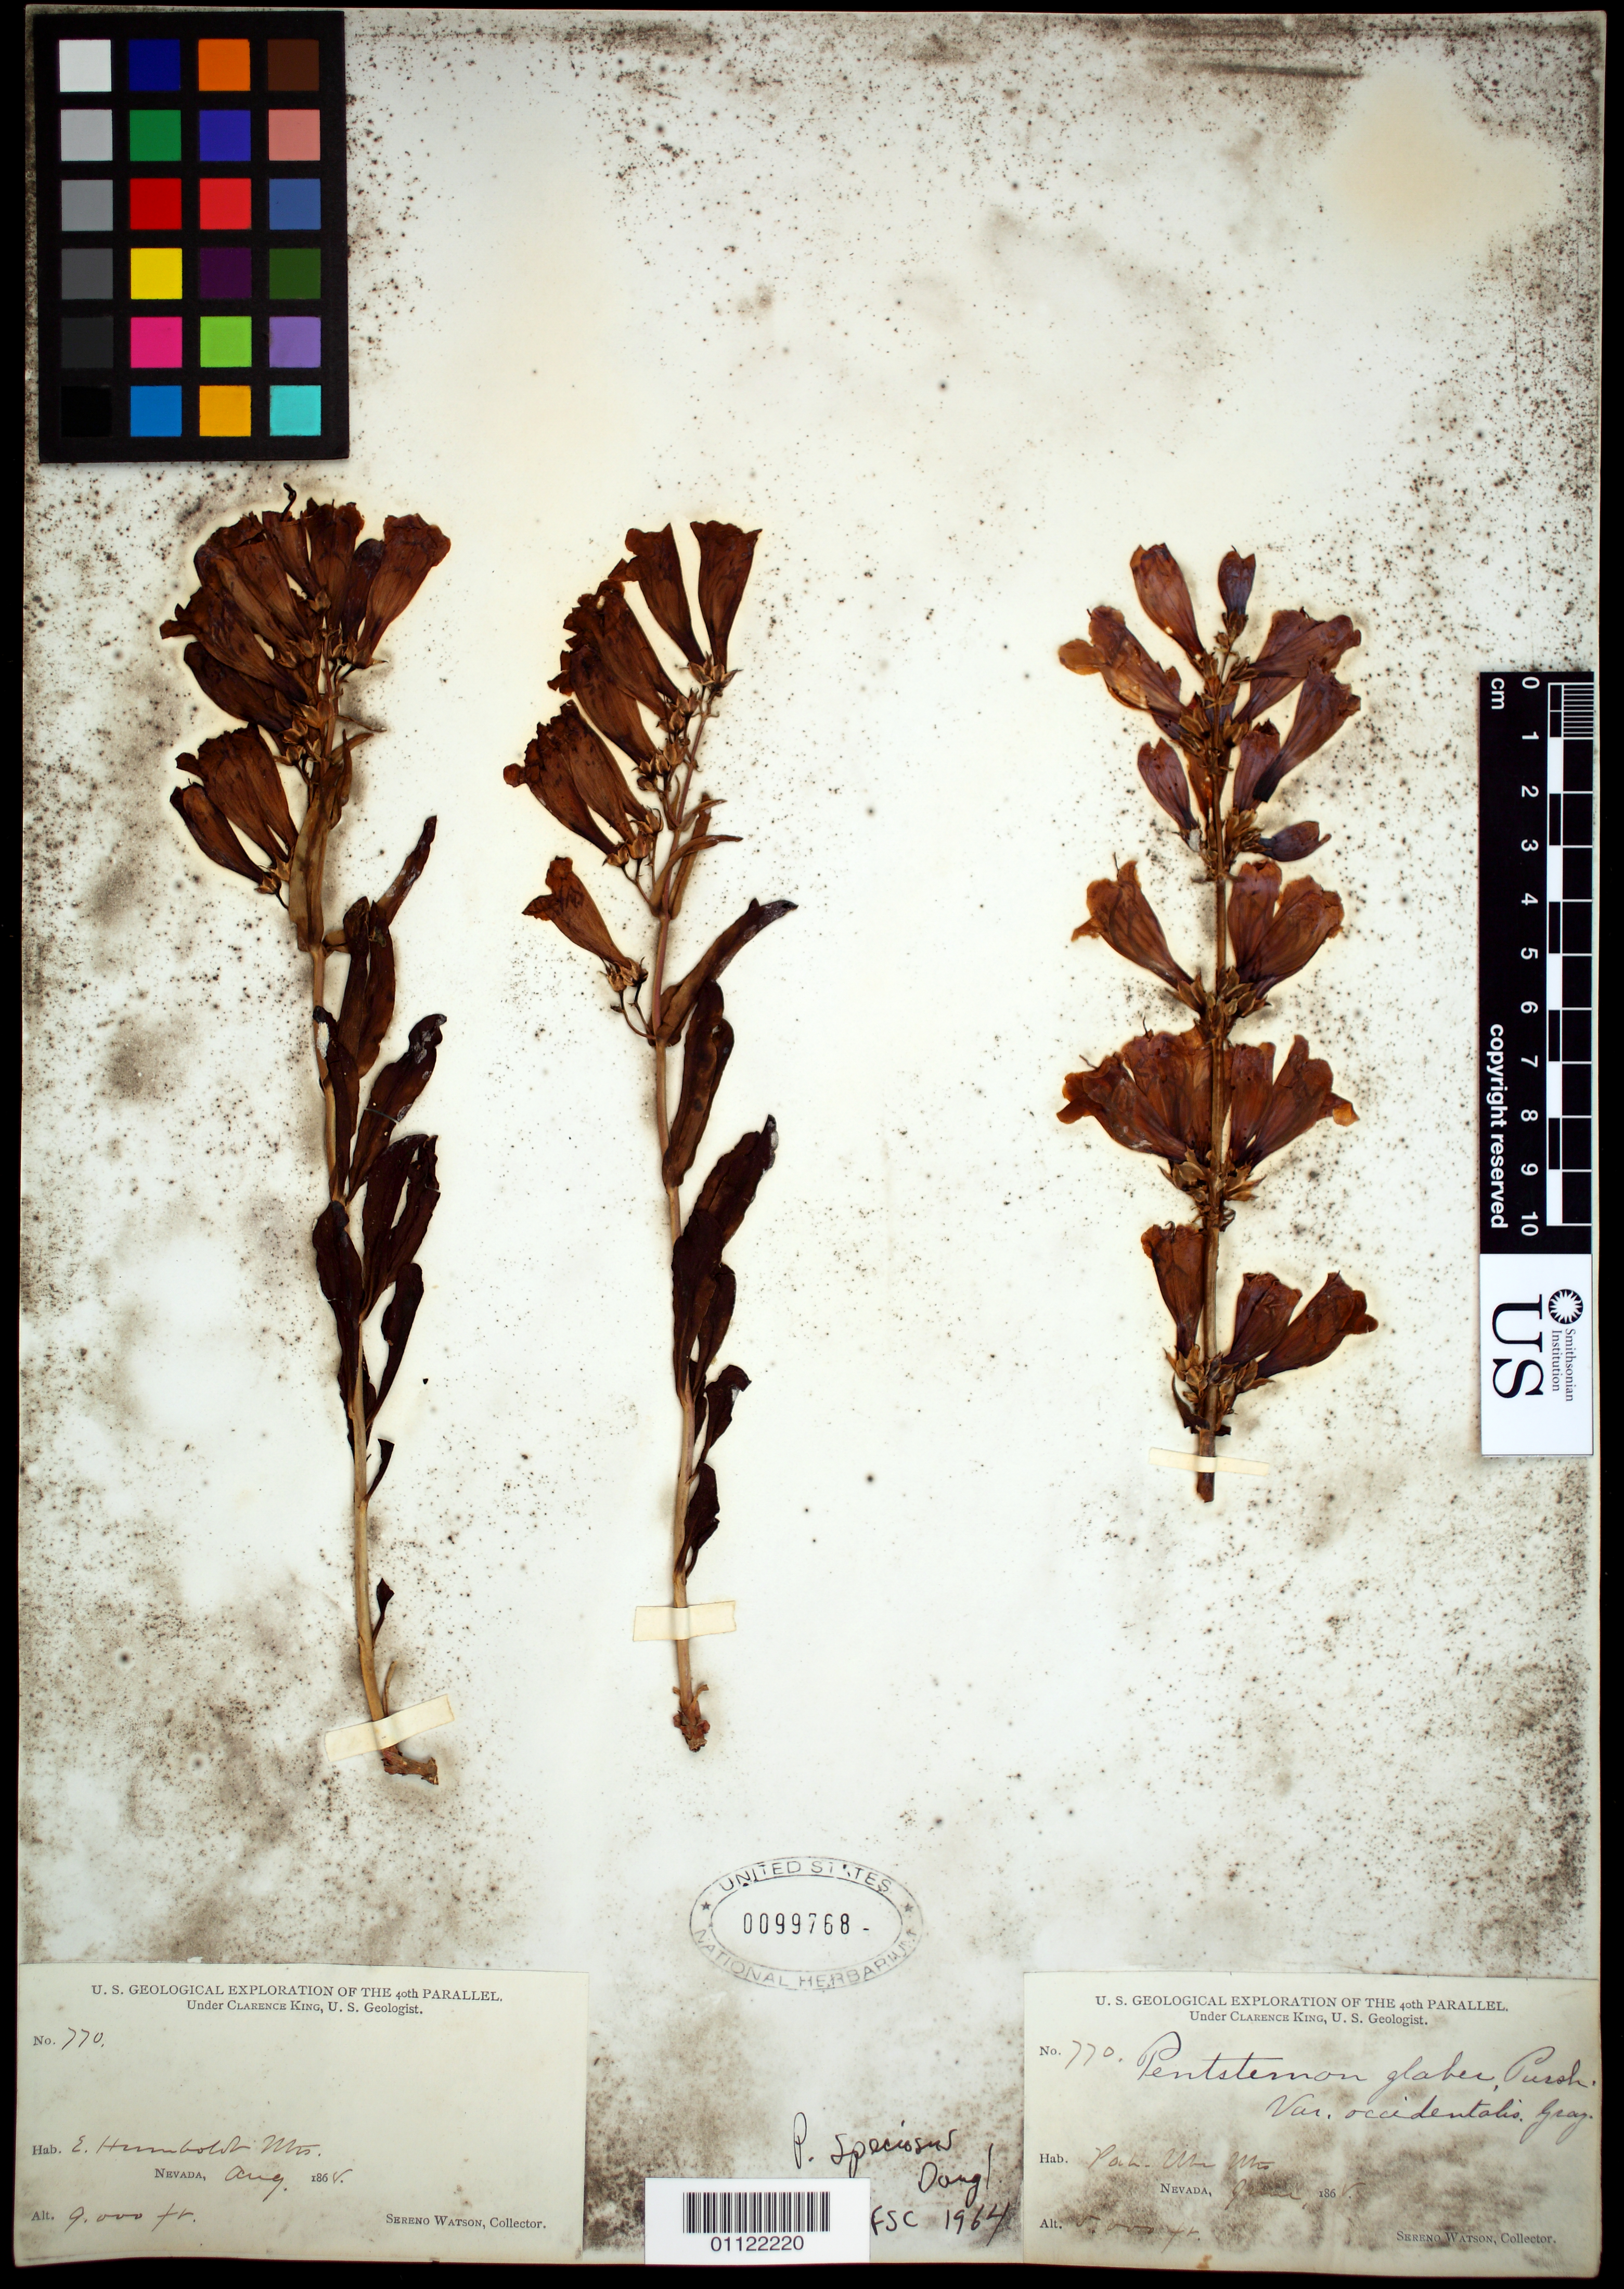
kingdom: Plantae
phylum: Tracheophyta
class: Magnoliopsida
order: Lamiales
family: Plantaginaceae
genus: Penstemon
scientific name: Penstemon speciosus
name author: Douglas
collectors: S. Watson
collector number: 770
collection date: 1868-06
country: United States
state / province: Nevada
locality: [Pah - Uhe] Mts.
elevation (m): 1524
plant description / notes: Thereis a second label: U.S. Geological Exploration of the 40th parallel, Coll.# 770, collected by Sereno Watson in Nevada, E. Humboldt Mts. on Aug.1868, Alt. 9000ft.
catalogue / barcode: US 99768